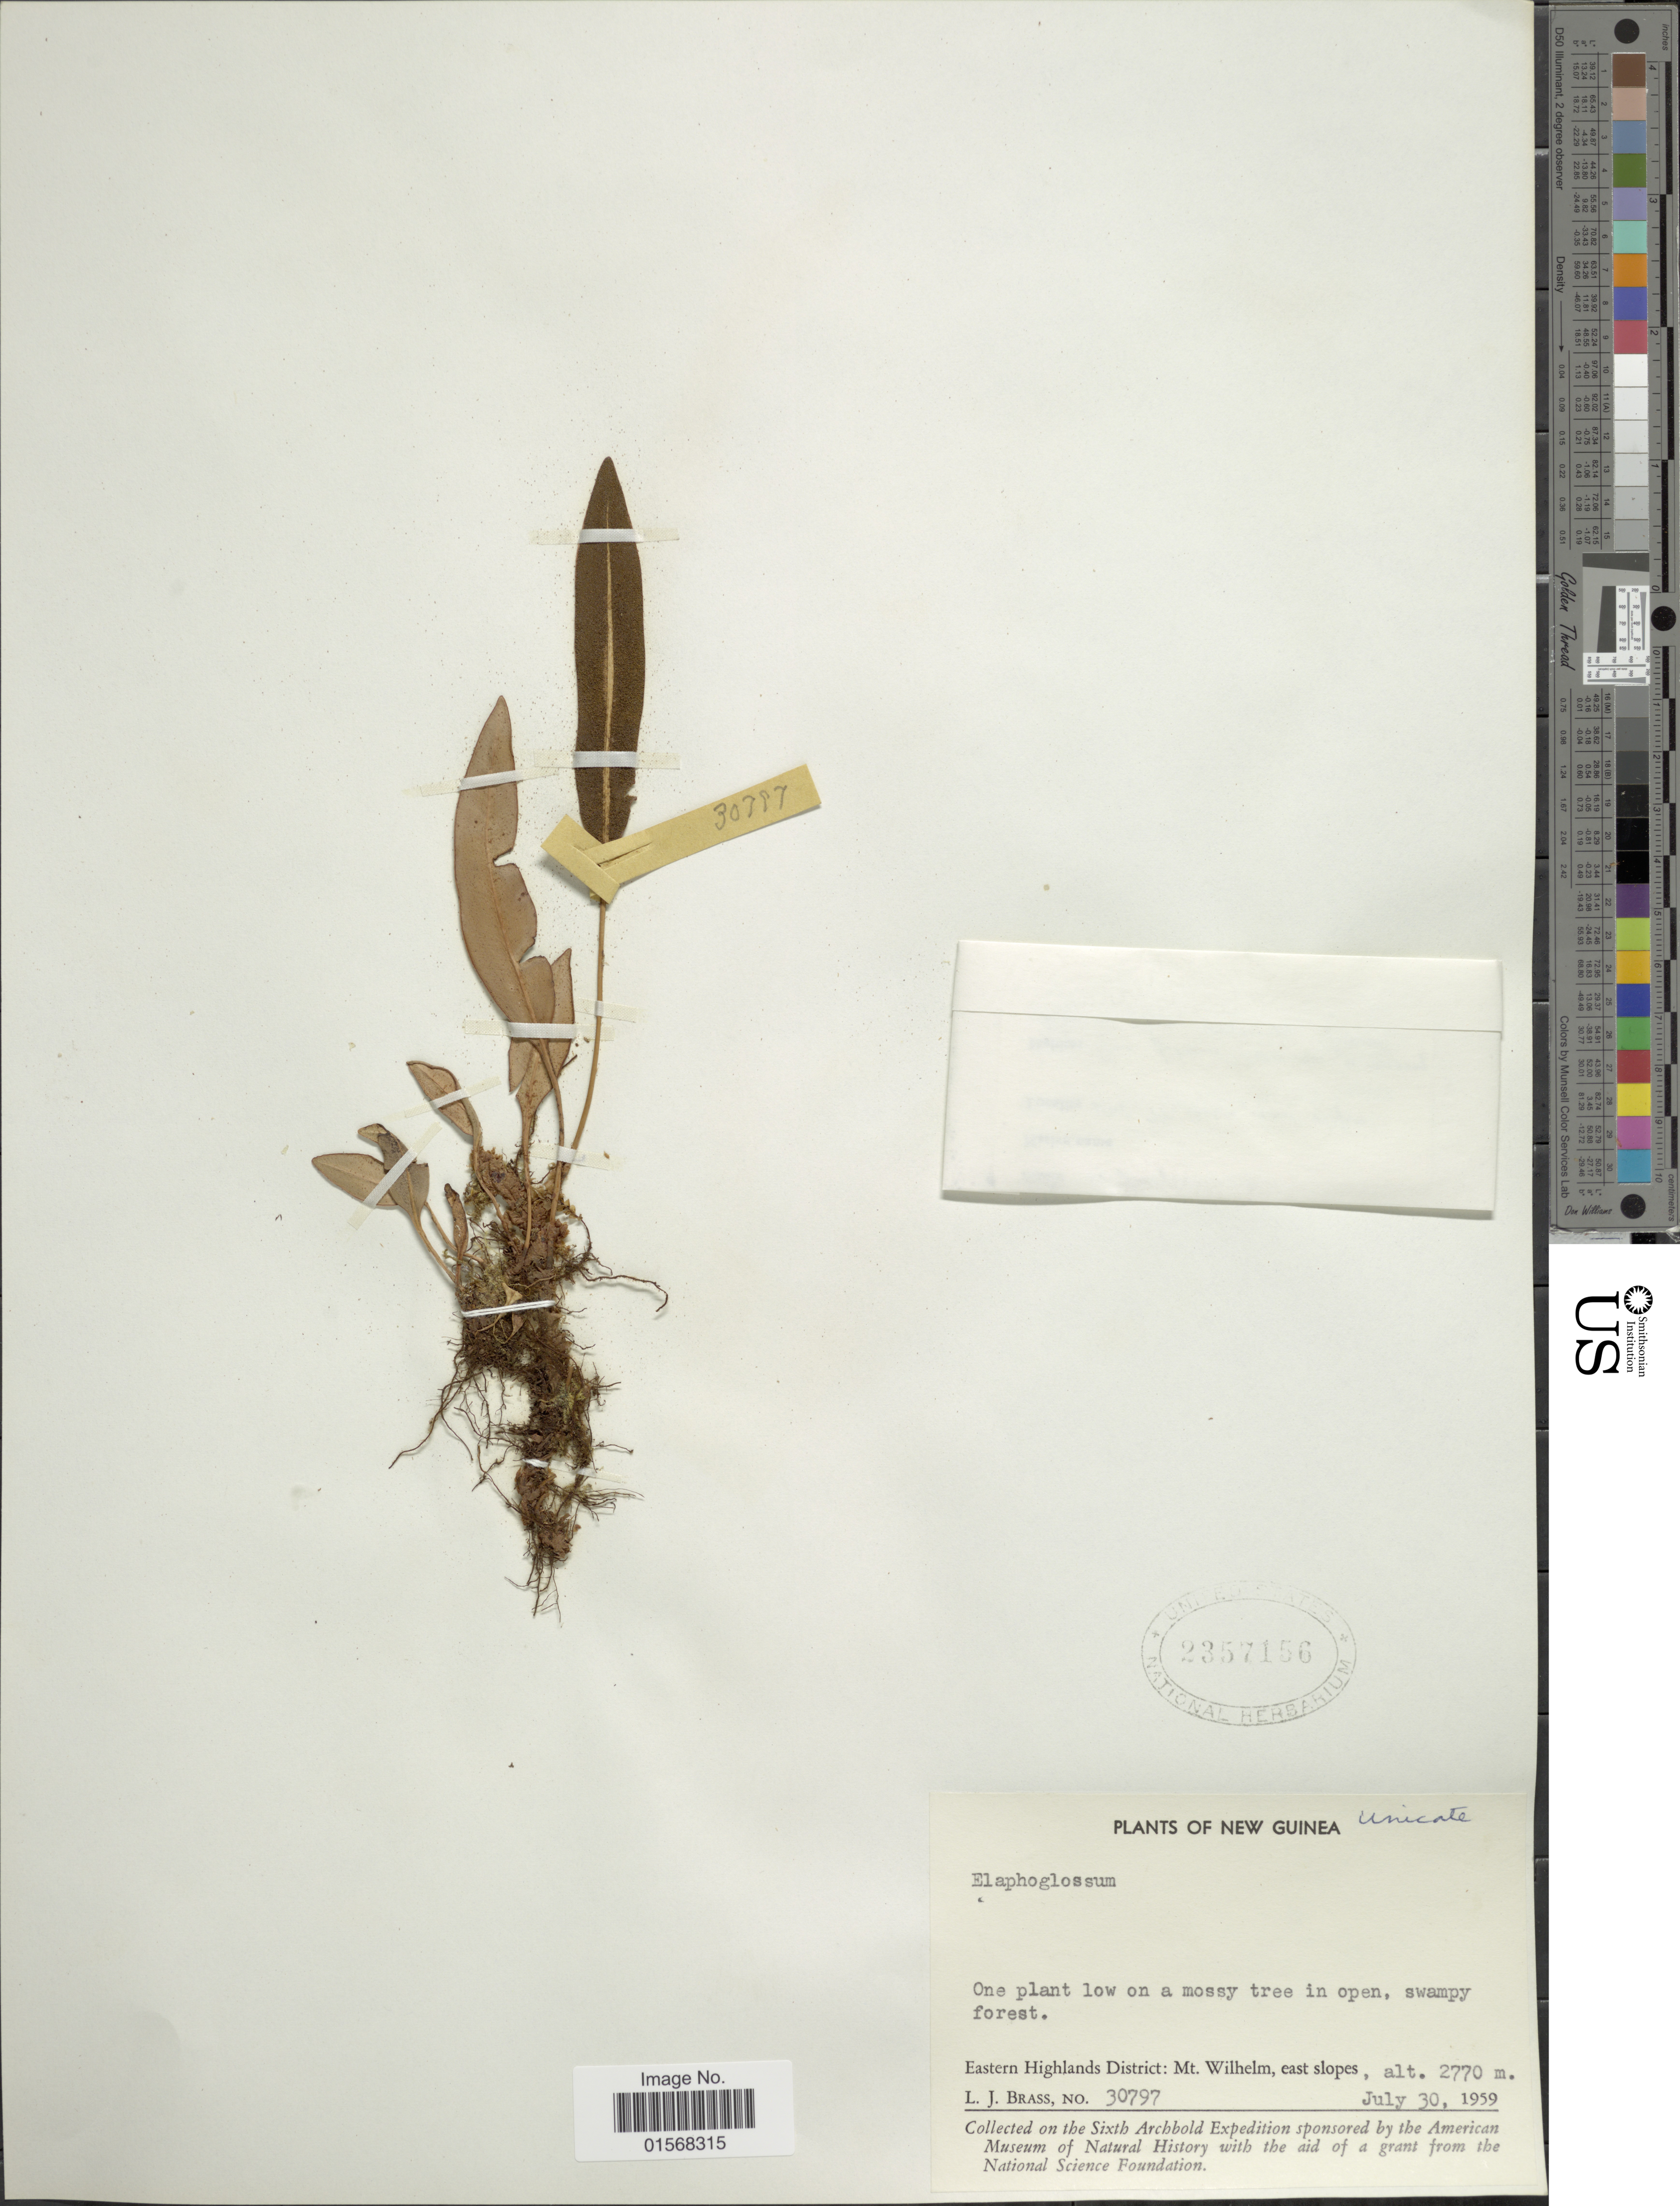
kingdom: Plantae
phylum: Tracheophyta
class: Polypodiopsida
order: Polypodiales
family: Dryopteridaceae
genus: Elaphoglossum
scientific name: Elaphoglossum sp.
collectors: L. J. Brass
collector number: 90797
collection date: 1959-07-30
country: Papua New Guinea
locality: New Guinea, Eastern Highlands District: Mt. Wilhelm, east slopes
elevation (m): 2770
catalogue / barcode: US 2357156